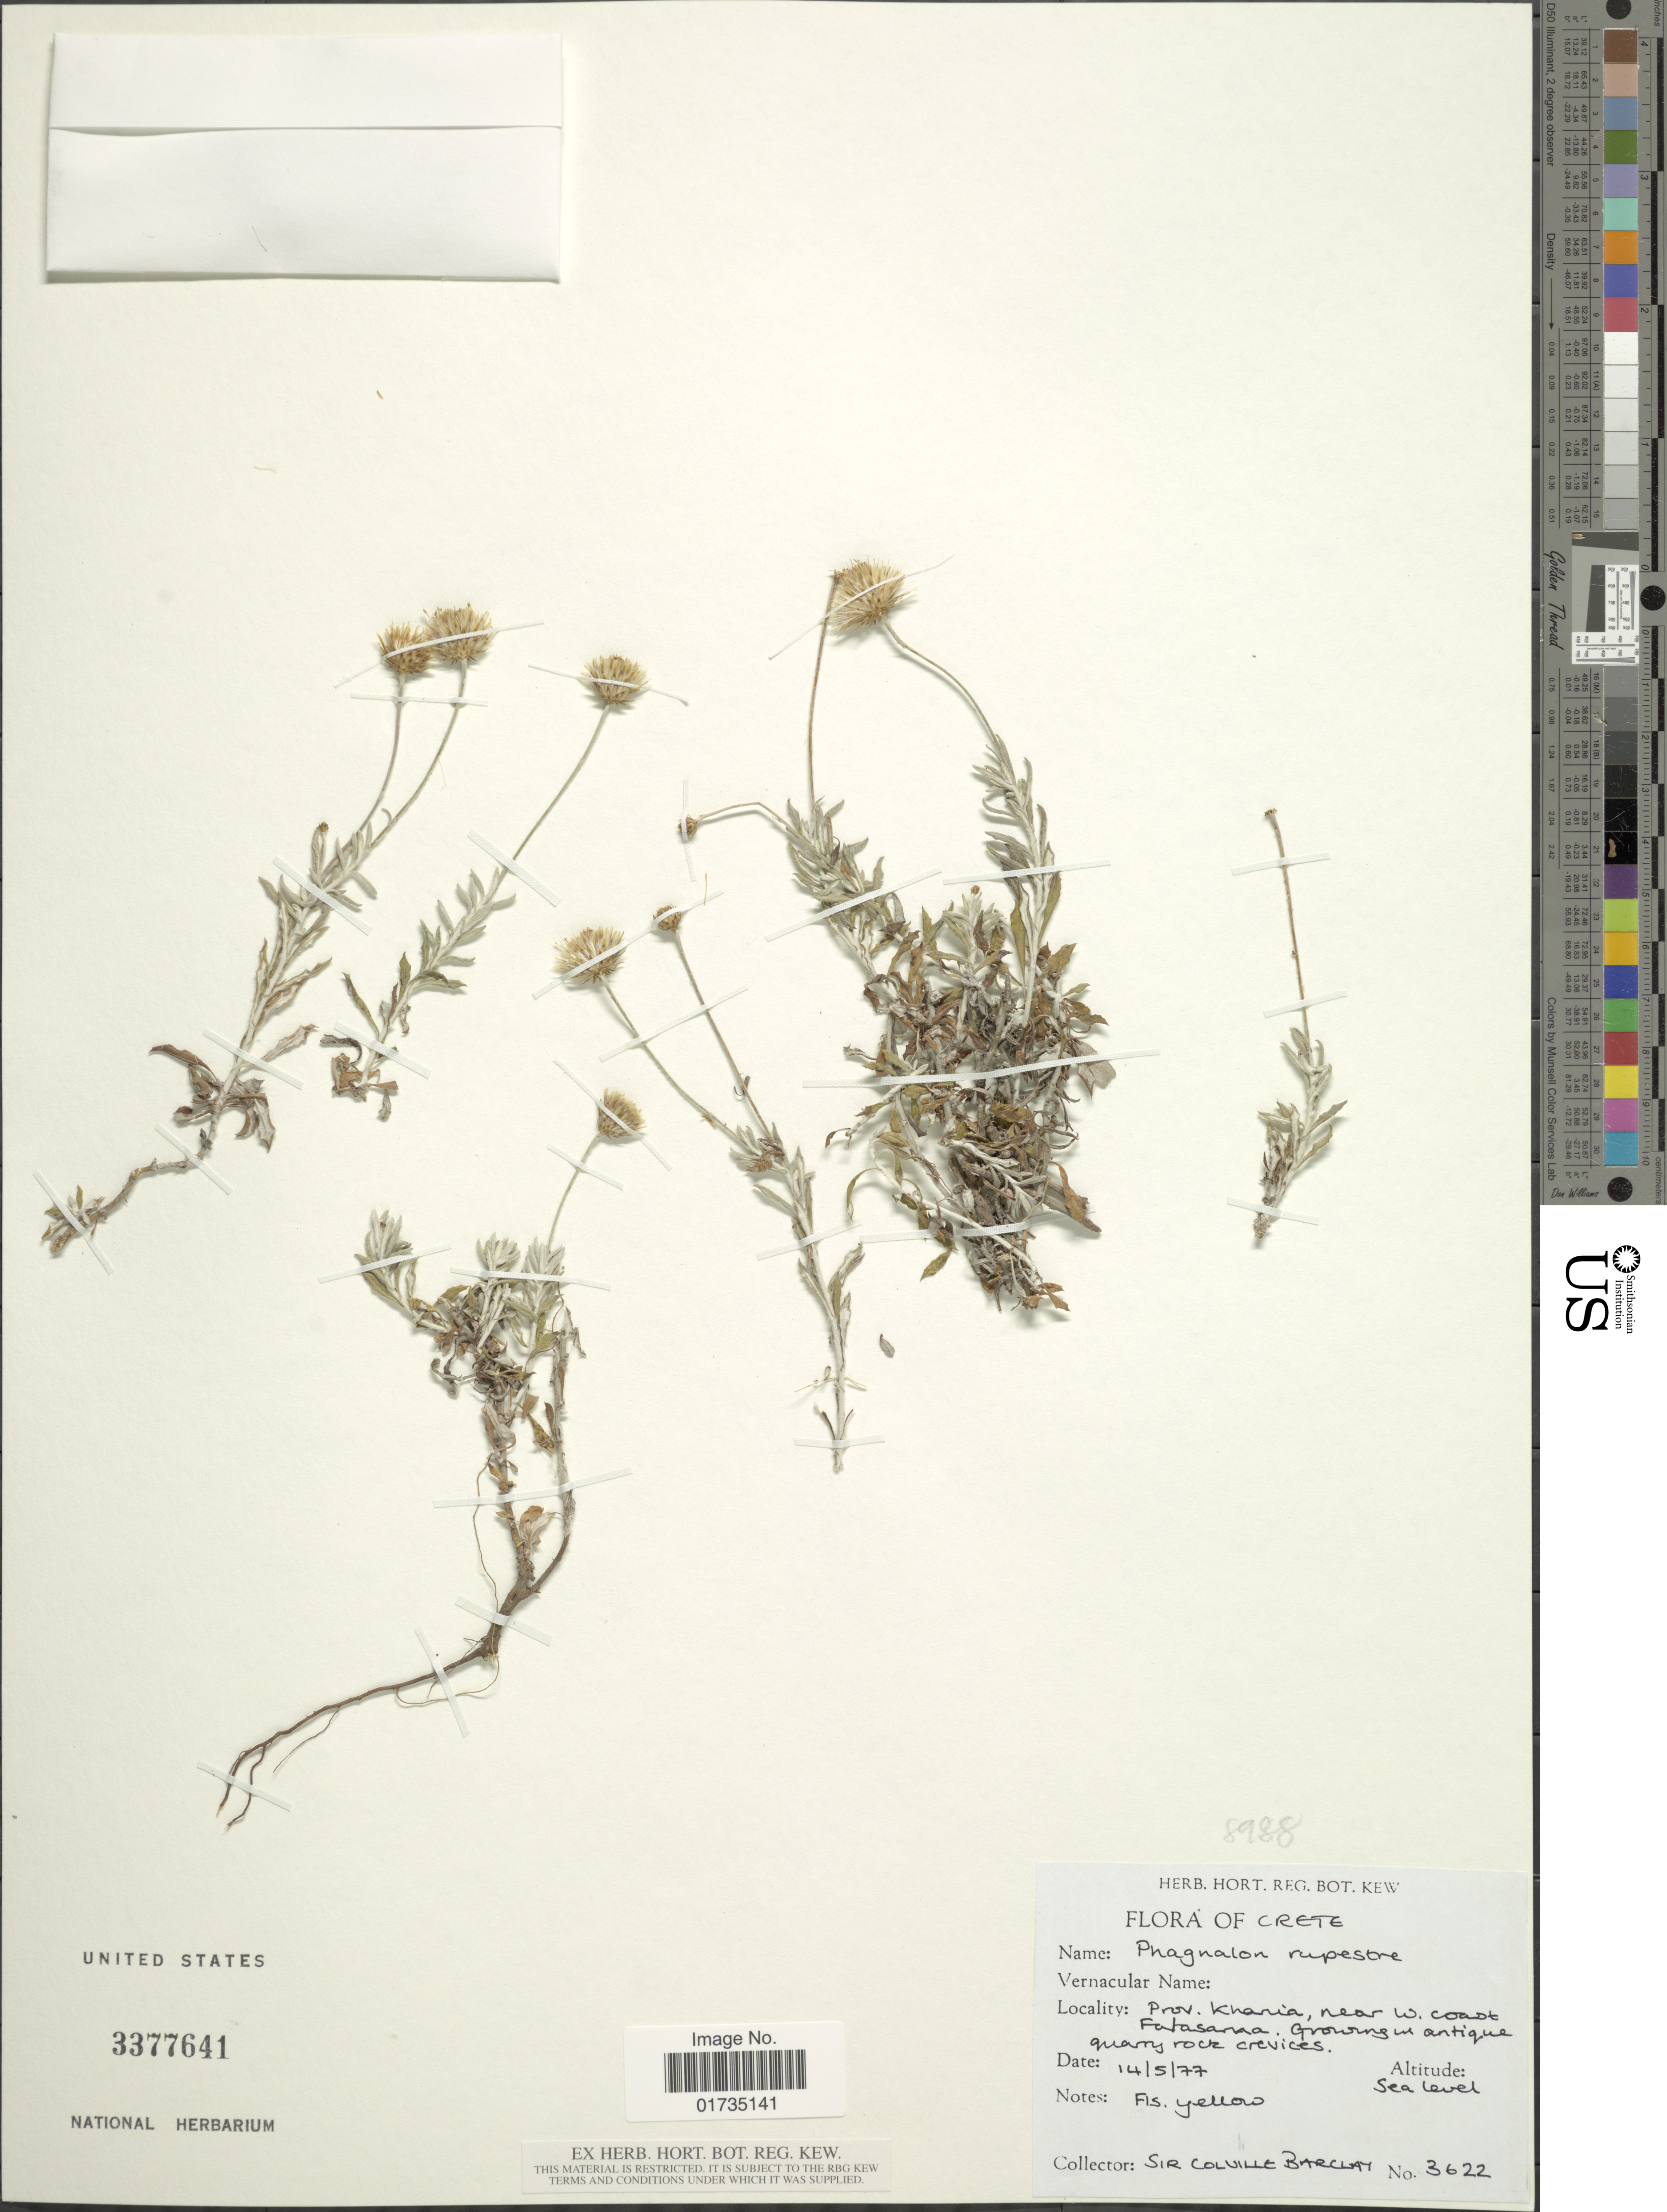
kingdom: Plantae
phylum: Tracheophyta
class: Magnoliopsida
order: Asterales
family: Asteraceae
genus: Phagnalon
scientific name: Phagnalon rupestre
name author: (L.) DC.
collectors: C. Barclay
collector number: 3622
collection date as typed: Transcribed d/m/y: 14/5/77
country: Greece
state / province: Crete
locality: Crete. Prov. Khanie, near W. coast Fatasania. Growing in anique quarry rock crevices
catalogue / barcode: US 3377641